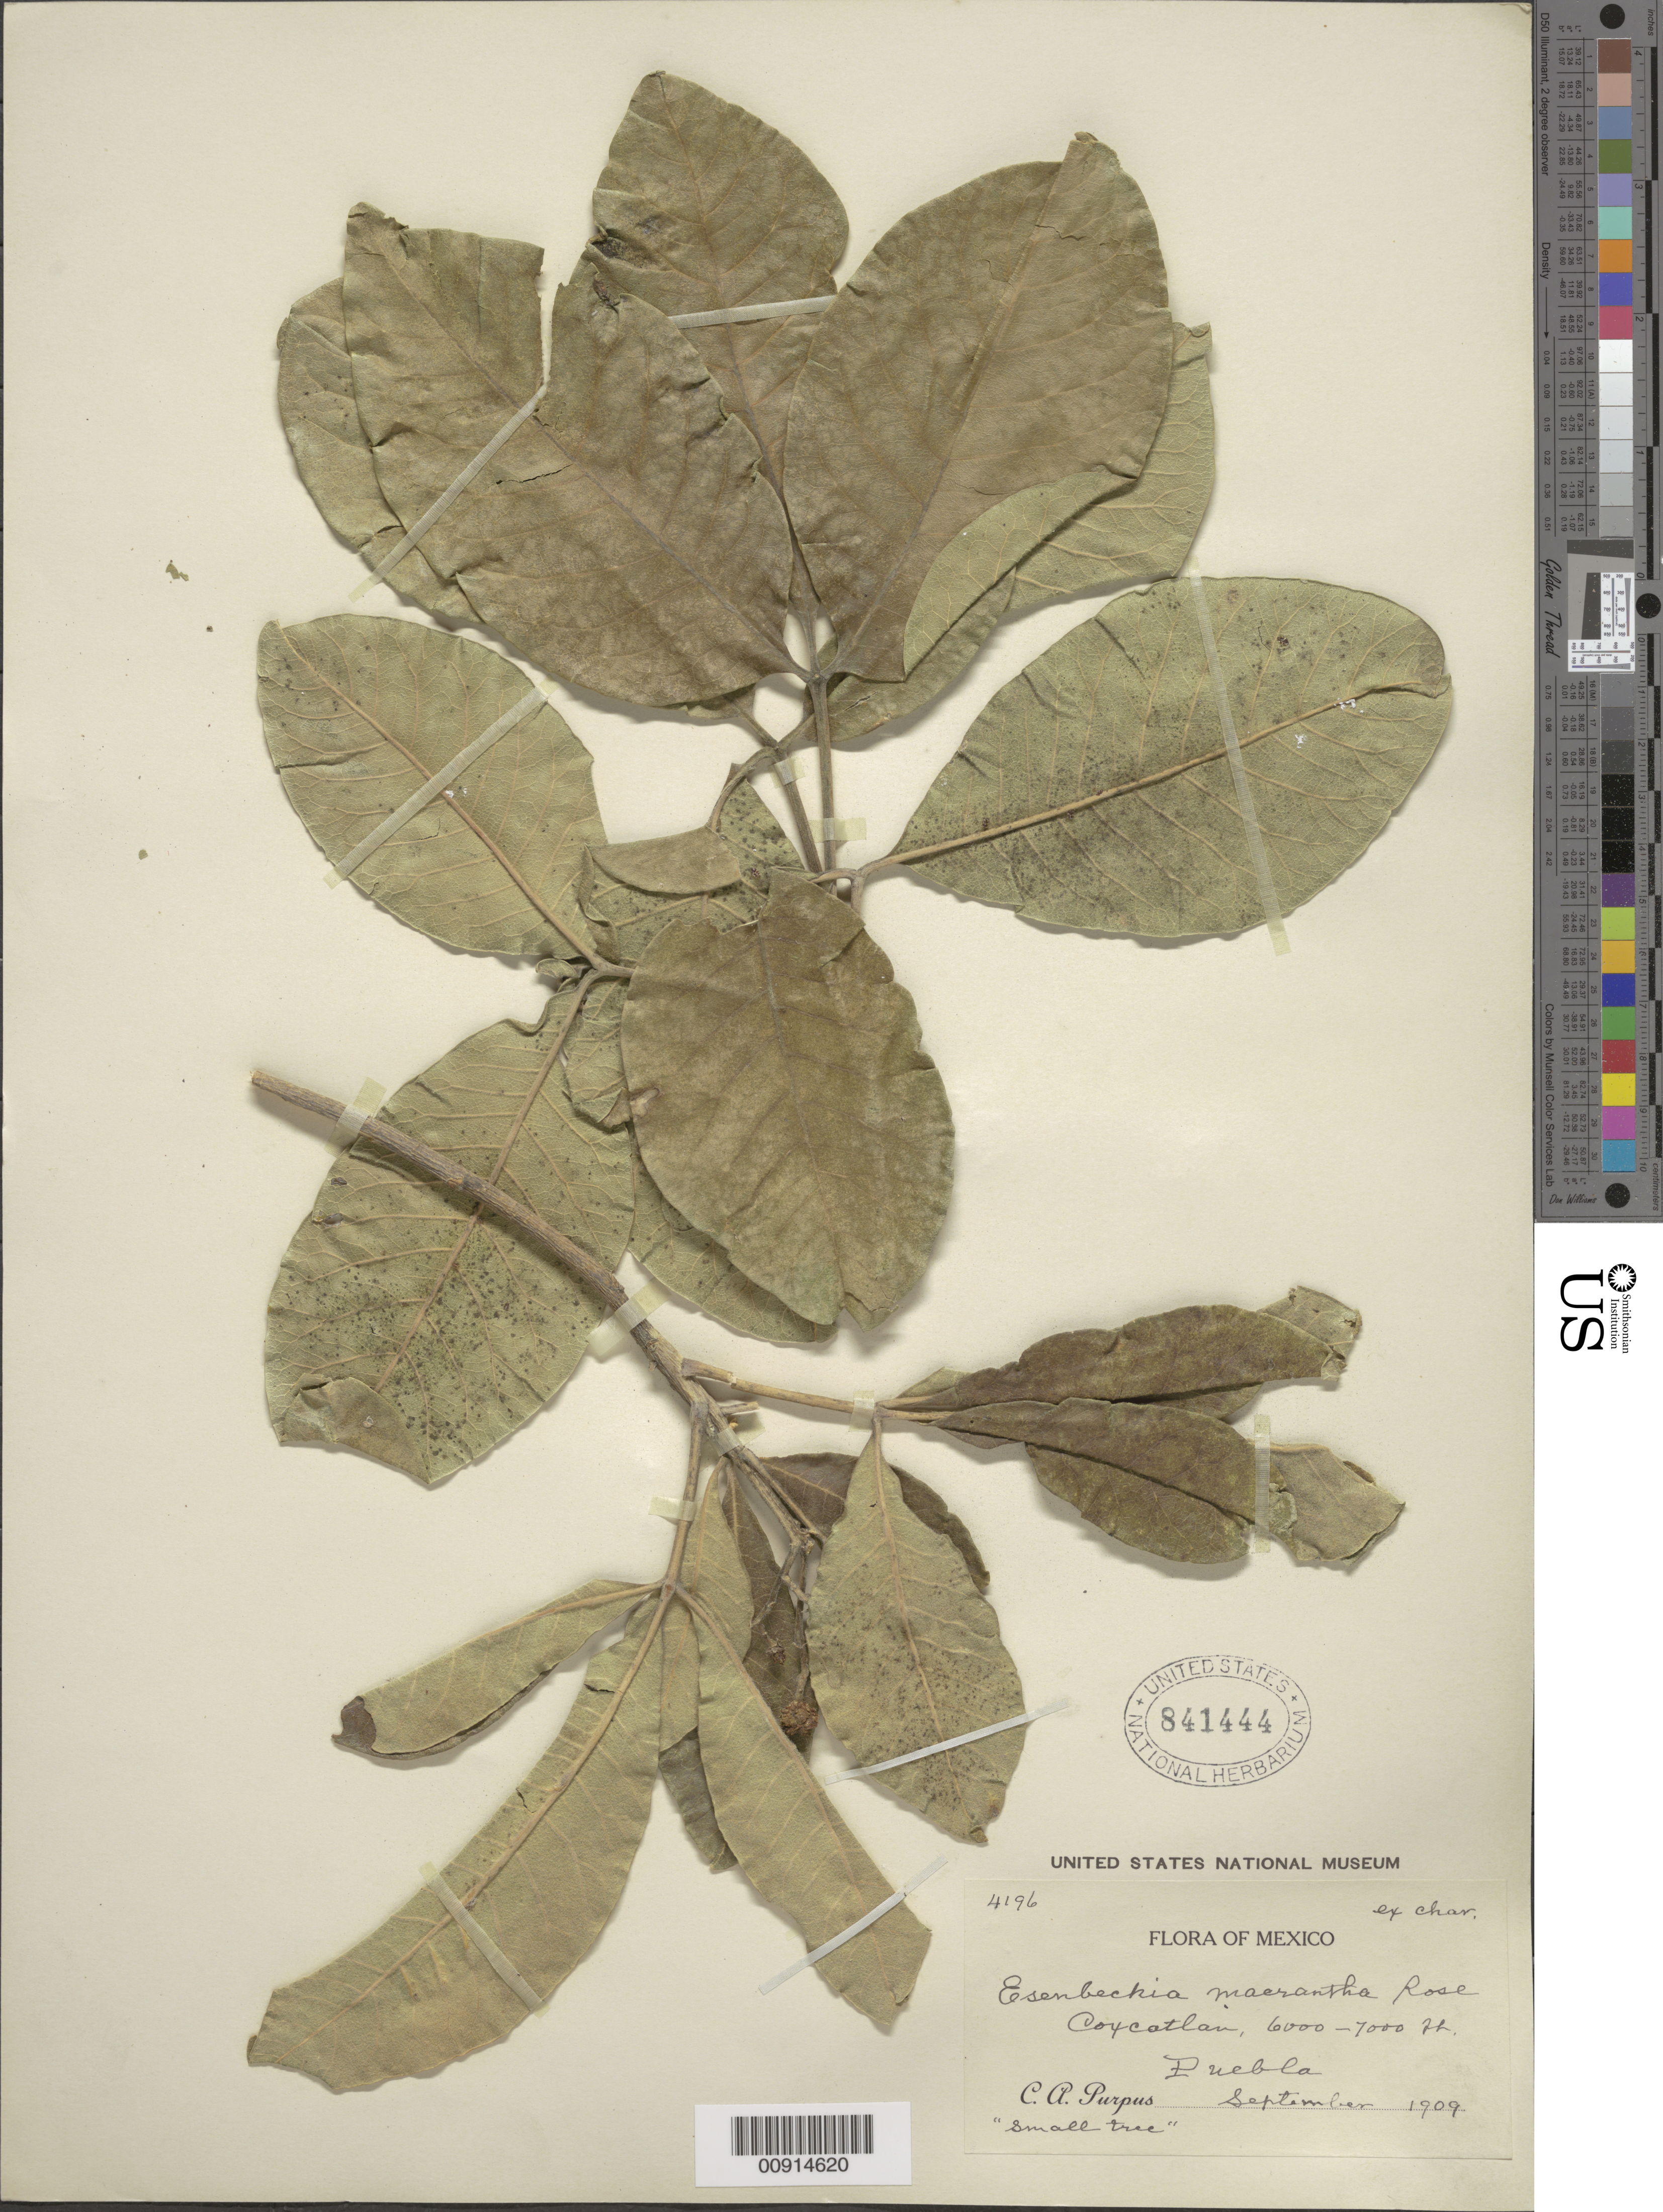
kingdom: Plantae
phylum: Tracheophyta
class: Magnoliopsida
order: Sapindales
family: Rutaceae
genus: Esenbeckia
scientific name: Esenbeckia macrantha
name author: Rose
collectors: C. A. Purpus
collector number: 4196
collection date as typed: Sep 1909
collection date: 1909-09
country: Mexico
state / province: Puebla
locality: Coxcatlán, Puebla.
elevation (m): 1829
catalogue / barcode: US 841444